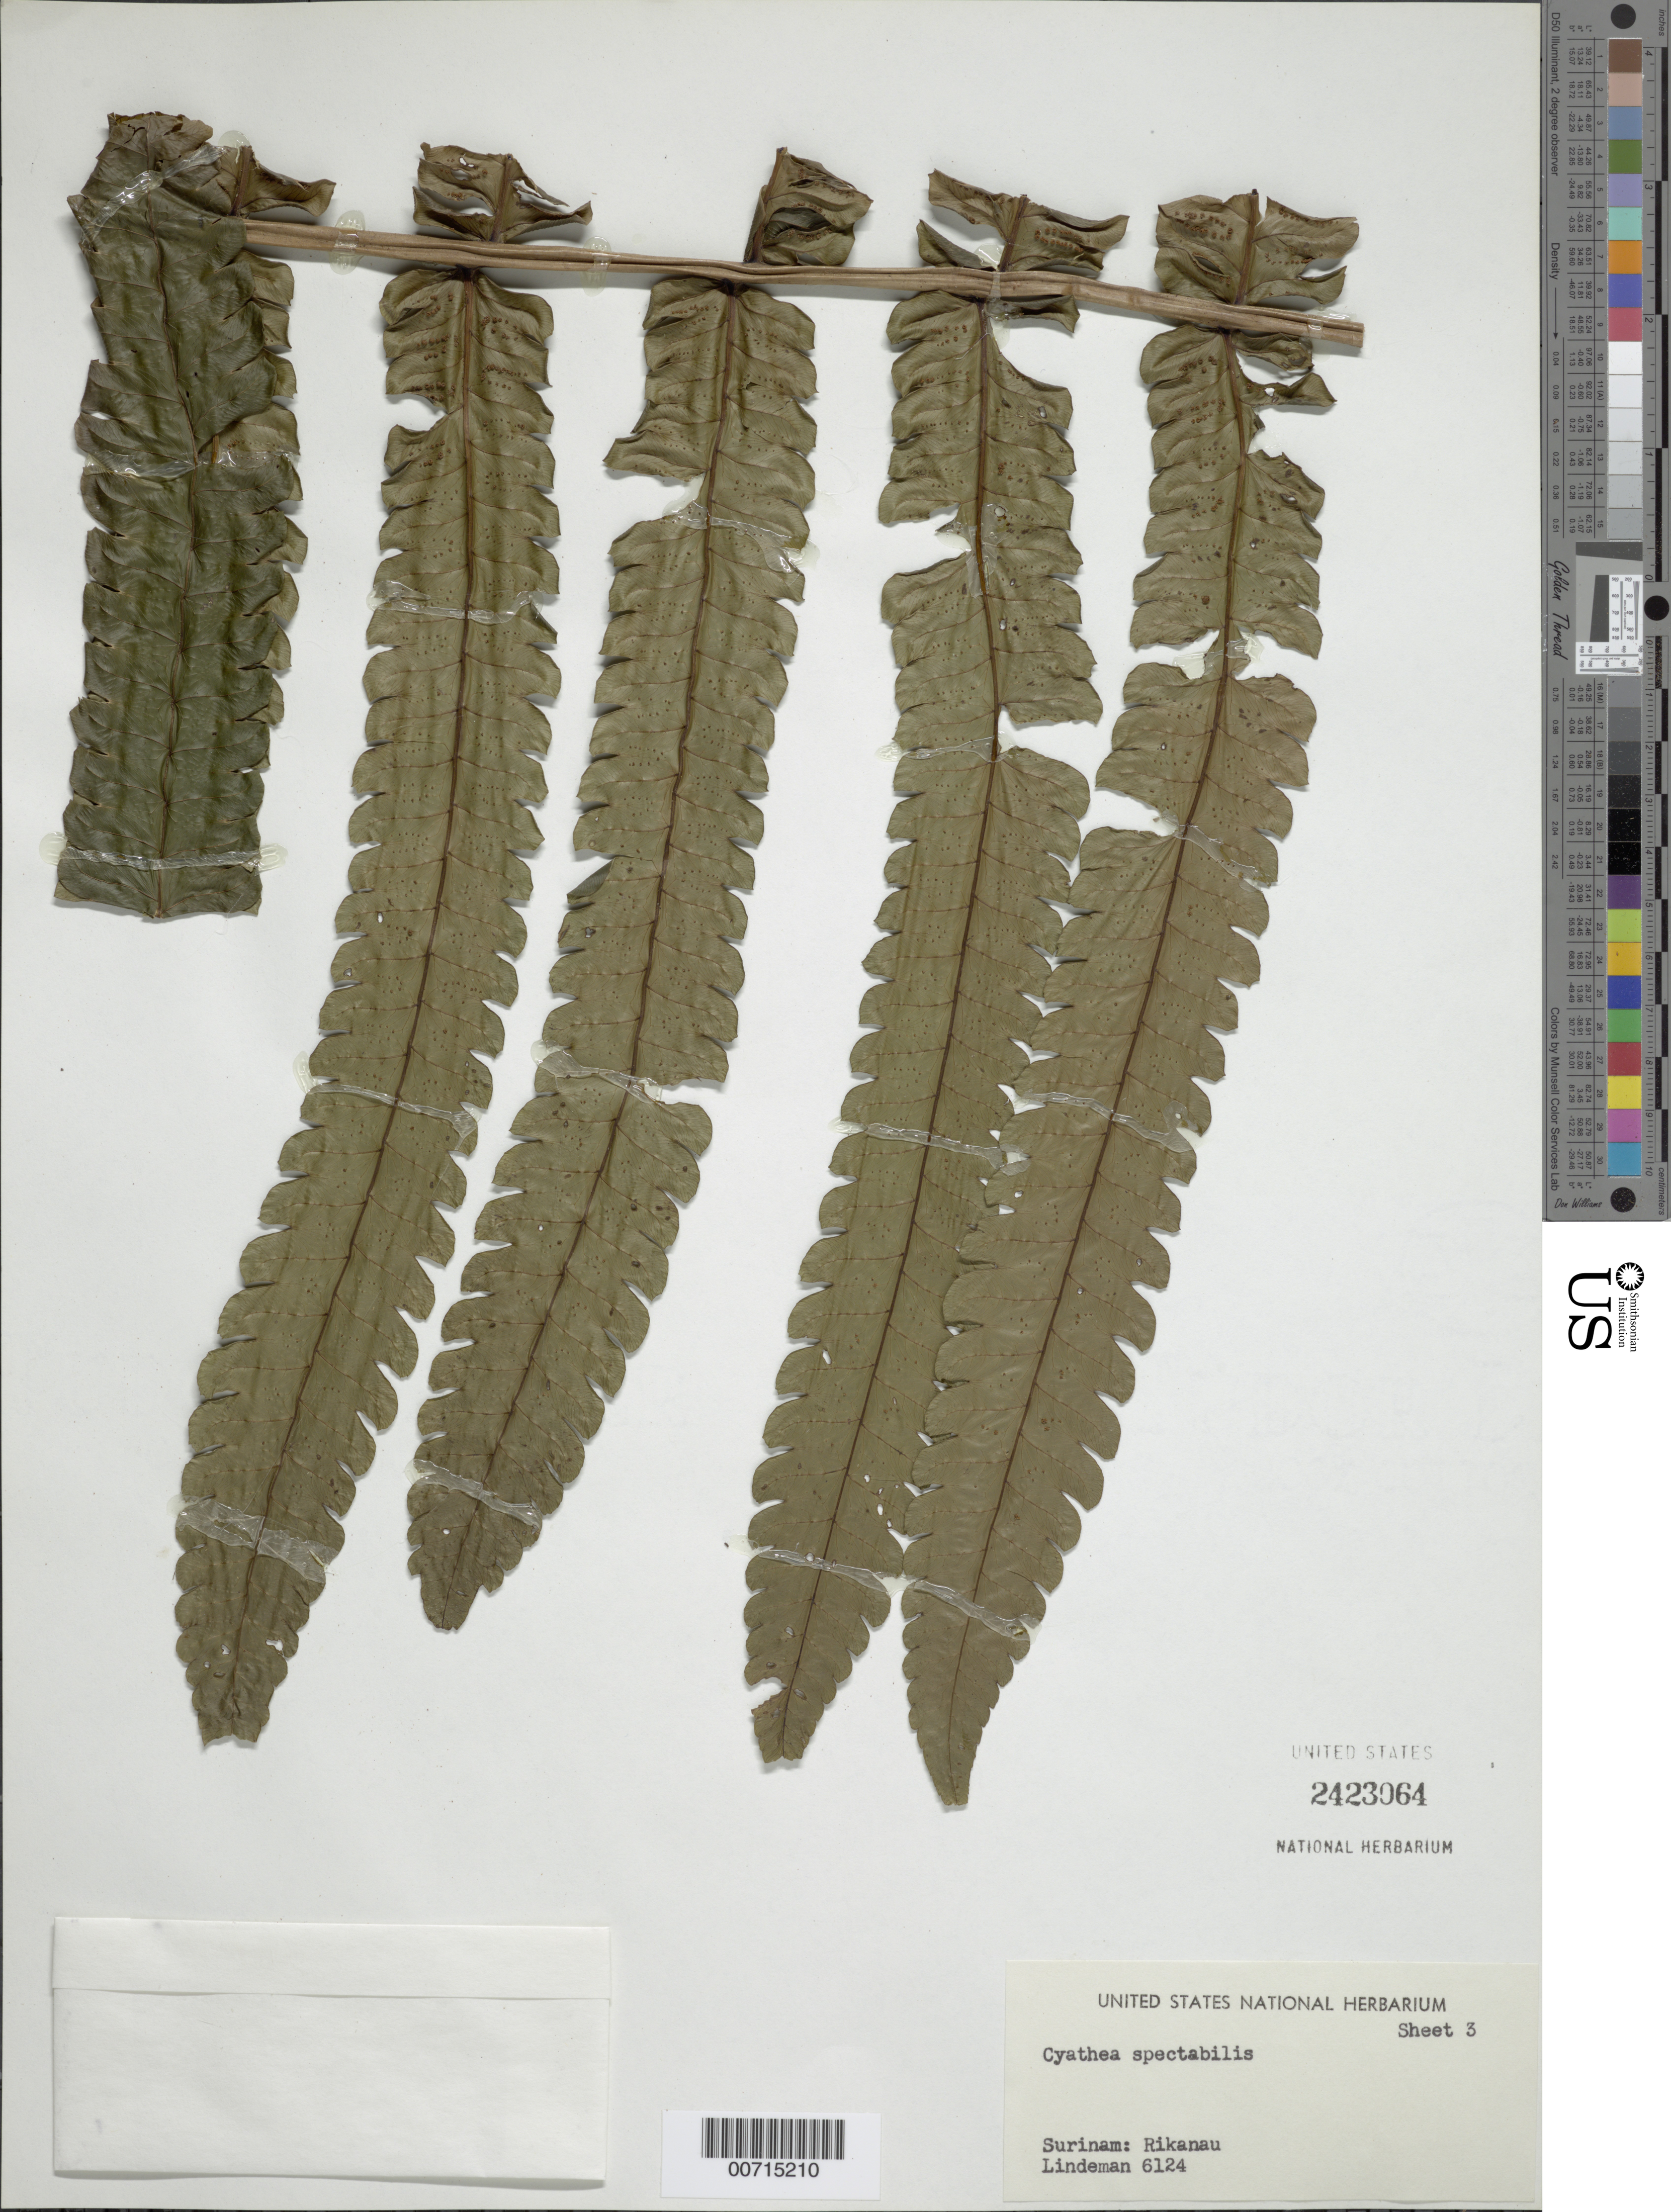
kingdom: Plantae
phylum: Tracheophyta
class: Polypodiopsida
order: Cyatheales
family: Cyatheaceae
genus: Cyathea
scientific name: Cyathea spectabilis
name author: (Kunze) Domin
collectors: -. Lindeman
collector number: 6124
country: Suriname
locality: Surinam: Rikanau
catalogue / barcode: US 2423064